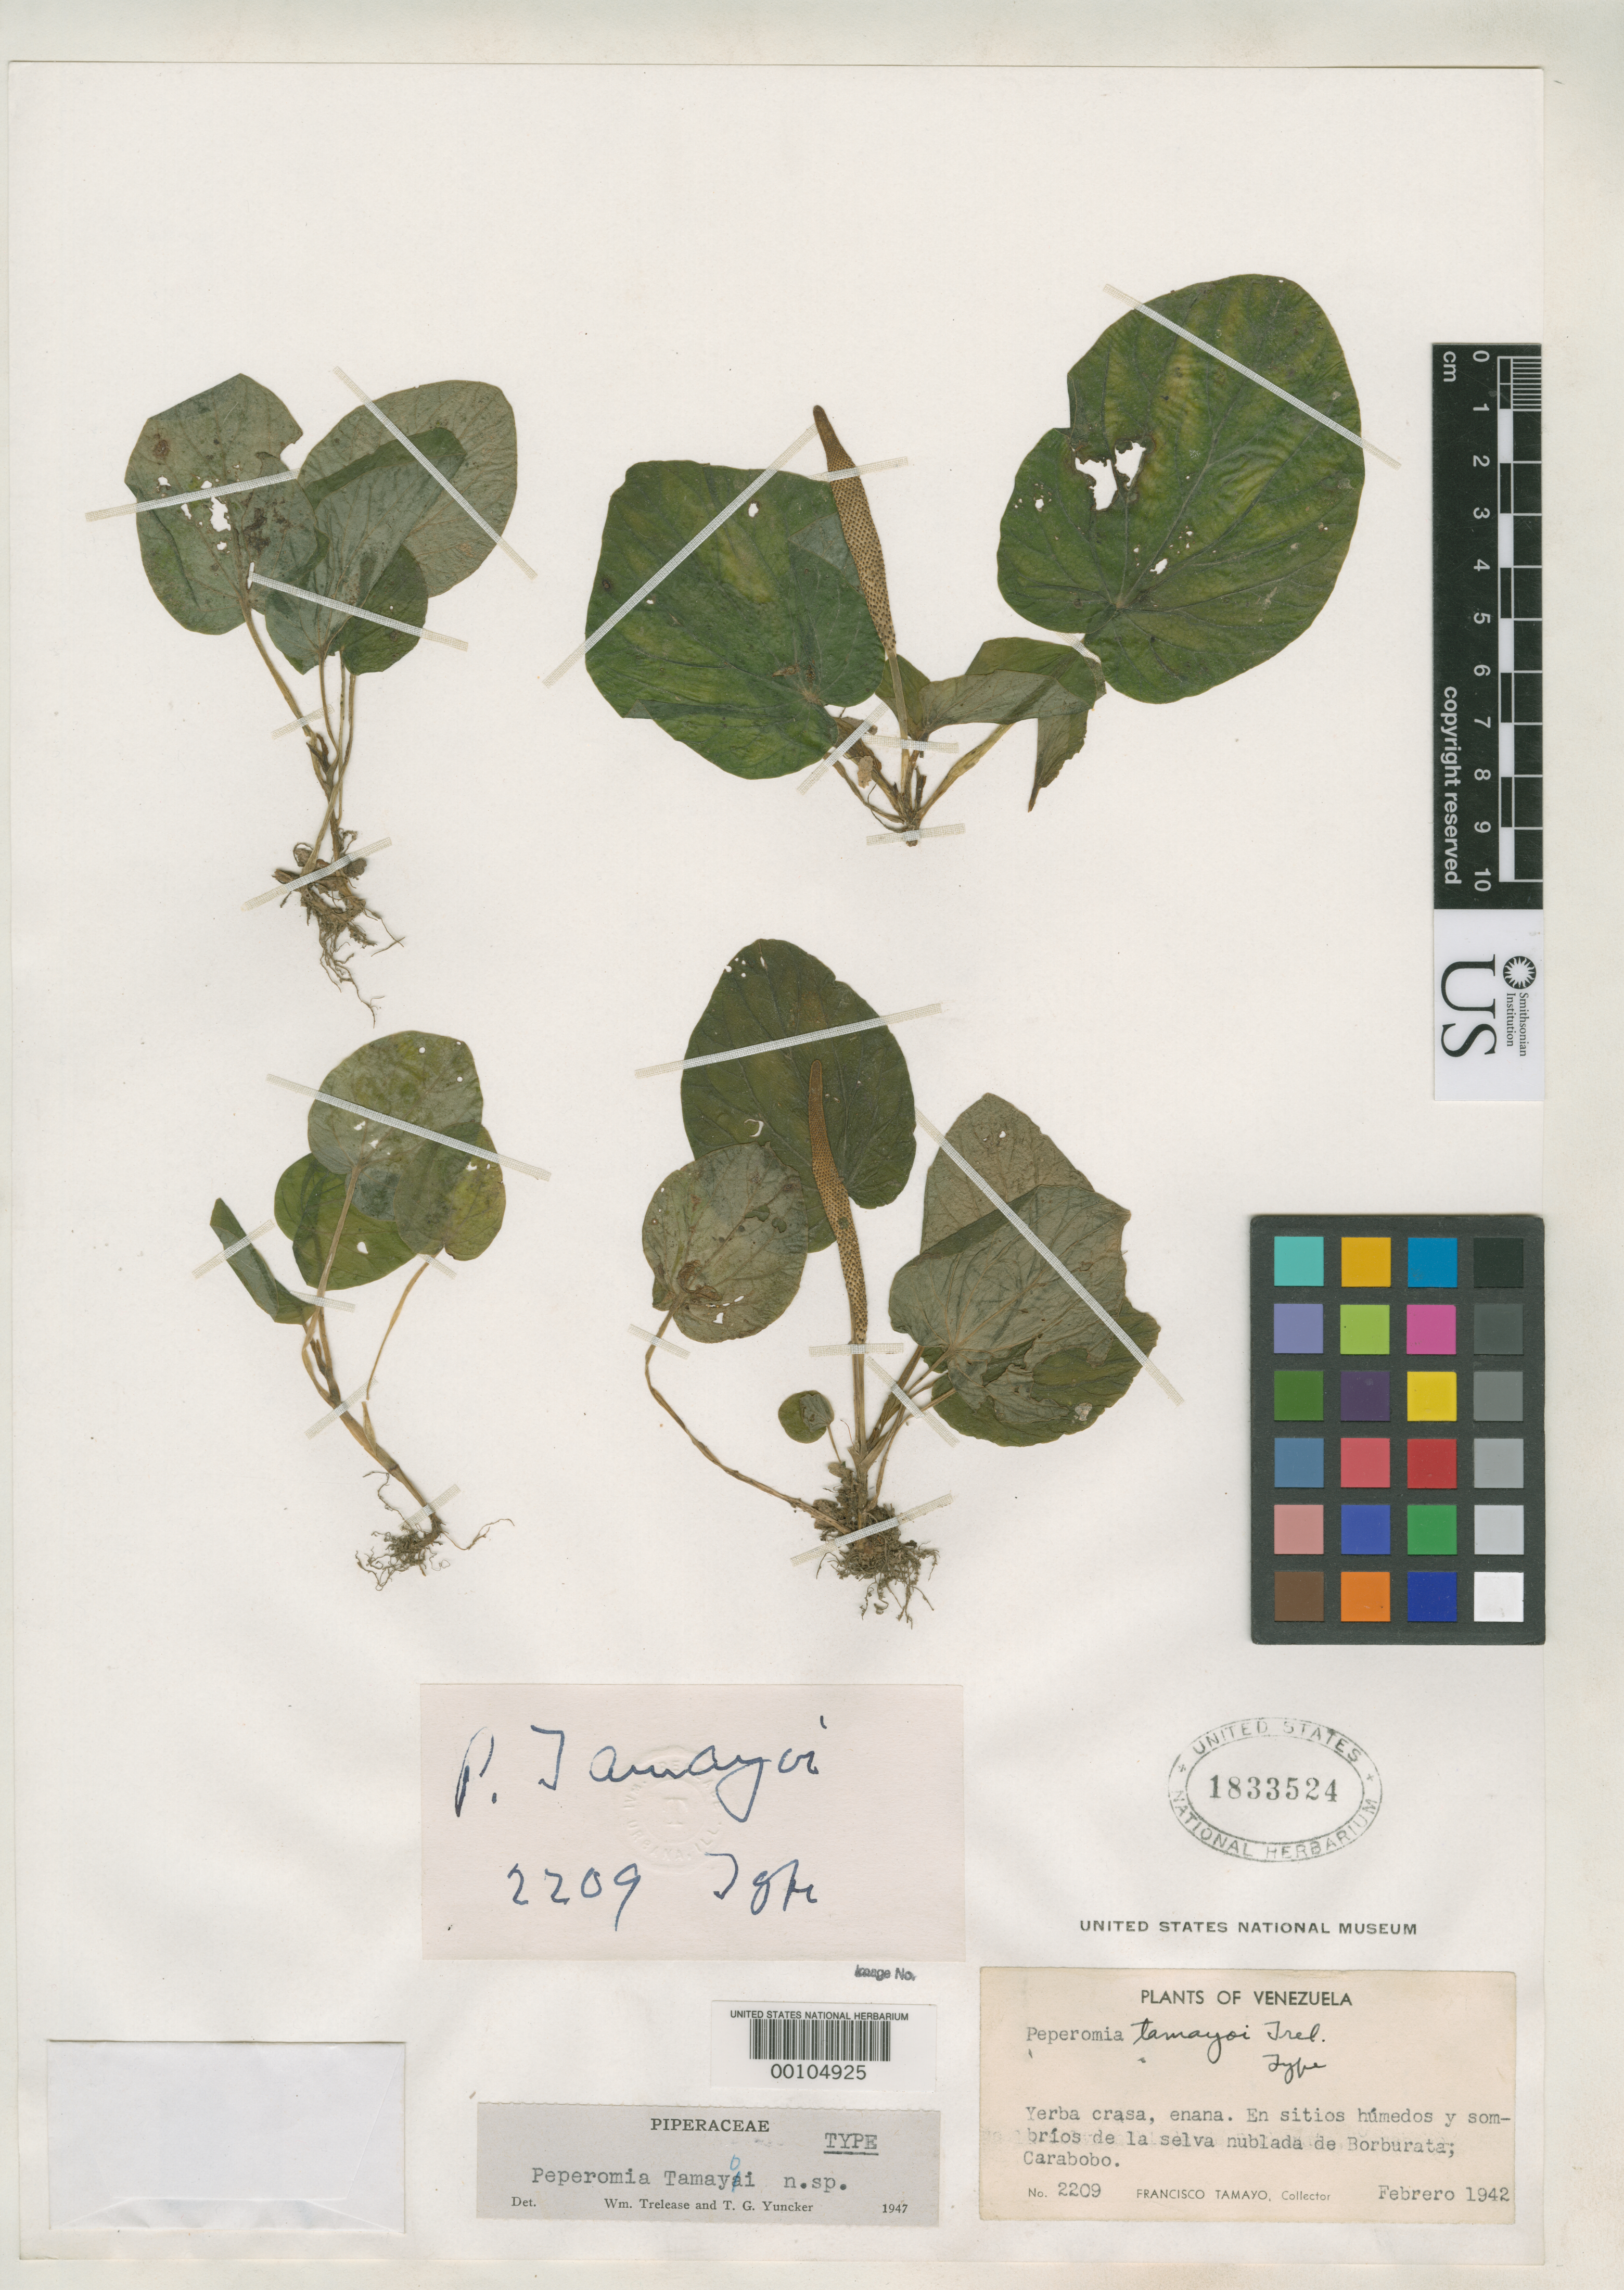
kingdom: Plantae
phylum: Tracheophyta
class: Magnoliopsida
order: Piperales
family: Piperaceae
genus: Peperomia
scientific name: Peperomia tamayoi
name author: Trel. & Yunck.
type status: Holotype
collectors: F. Tamayo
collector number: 2209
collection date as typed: Feb 1942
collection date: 1942-02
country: Venezuela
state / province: Carabobo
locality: Borburata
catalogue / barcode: US 1833524